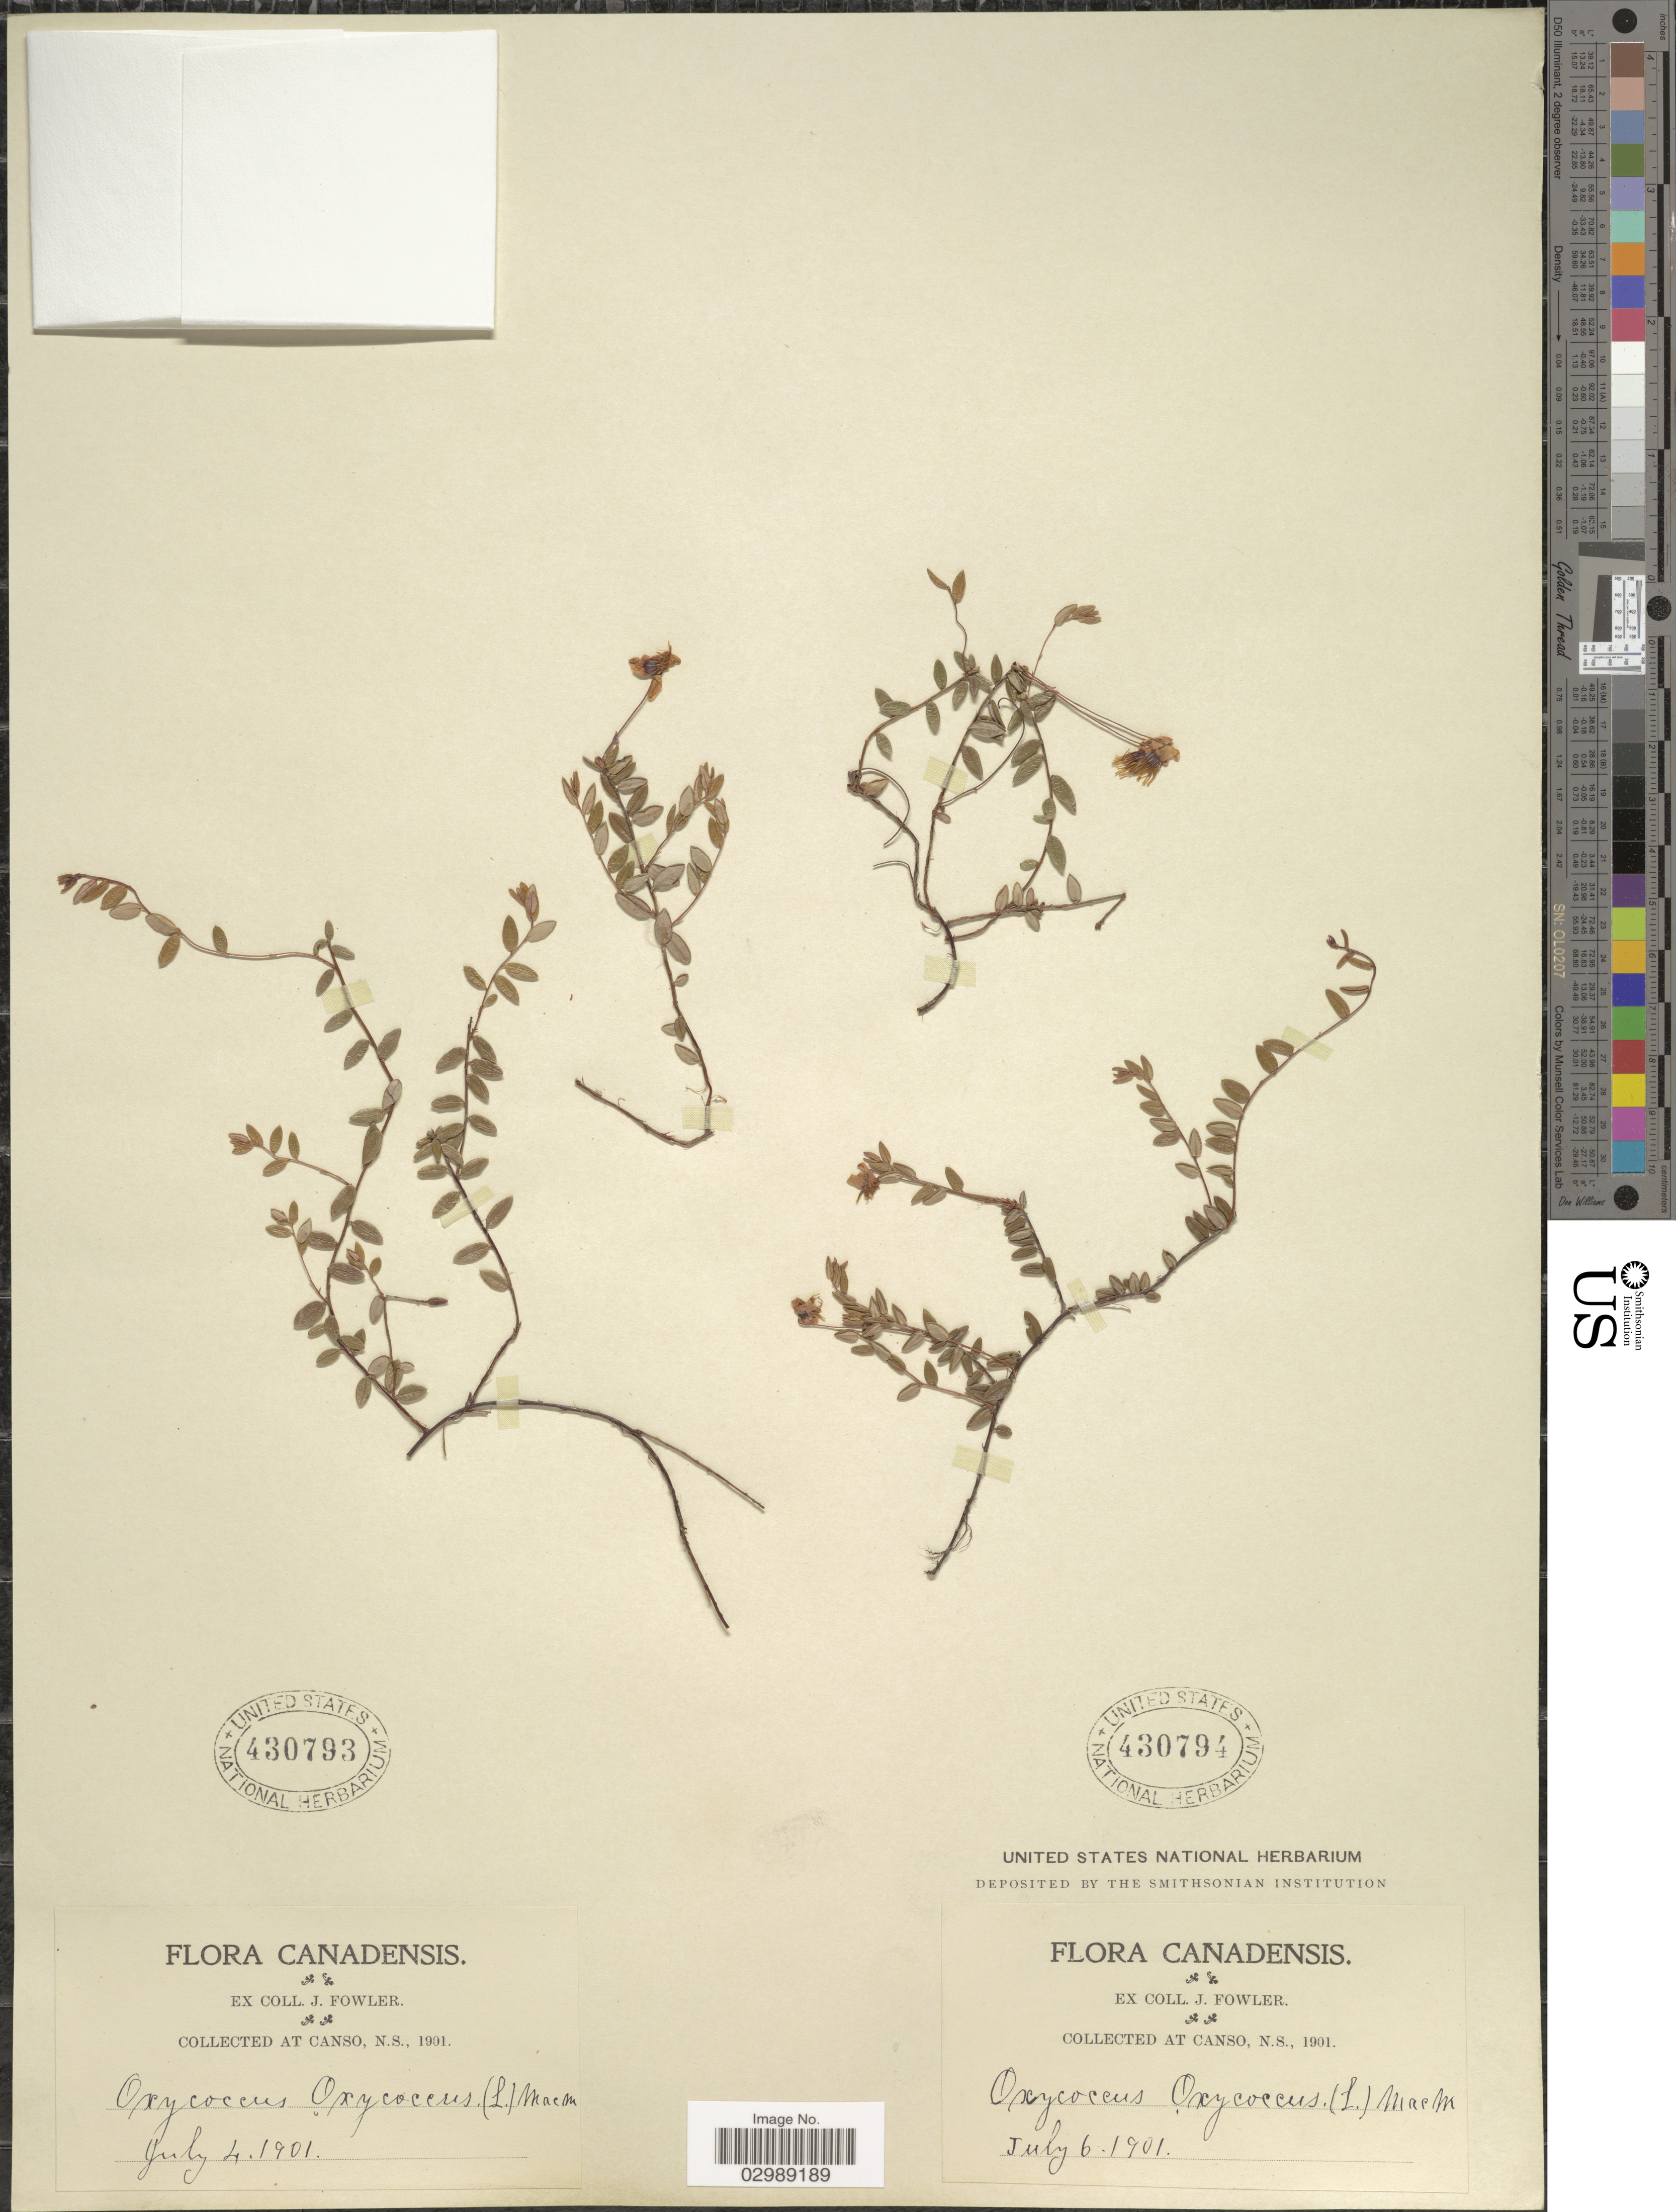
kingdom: Plantae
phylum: Tracheophyta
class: Magnoliopsida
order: Ericales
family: Ericaceae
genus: Vaccinium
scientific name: Vaccinium oxycoccos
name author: L.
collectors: J. Fowler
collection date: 1901-07-04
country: Canada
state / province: Nova Scotia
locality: Canso.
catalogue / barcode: US 430793